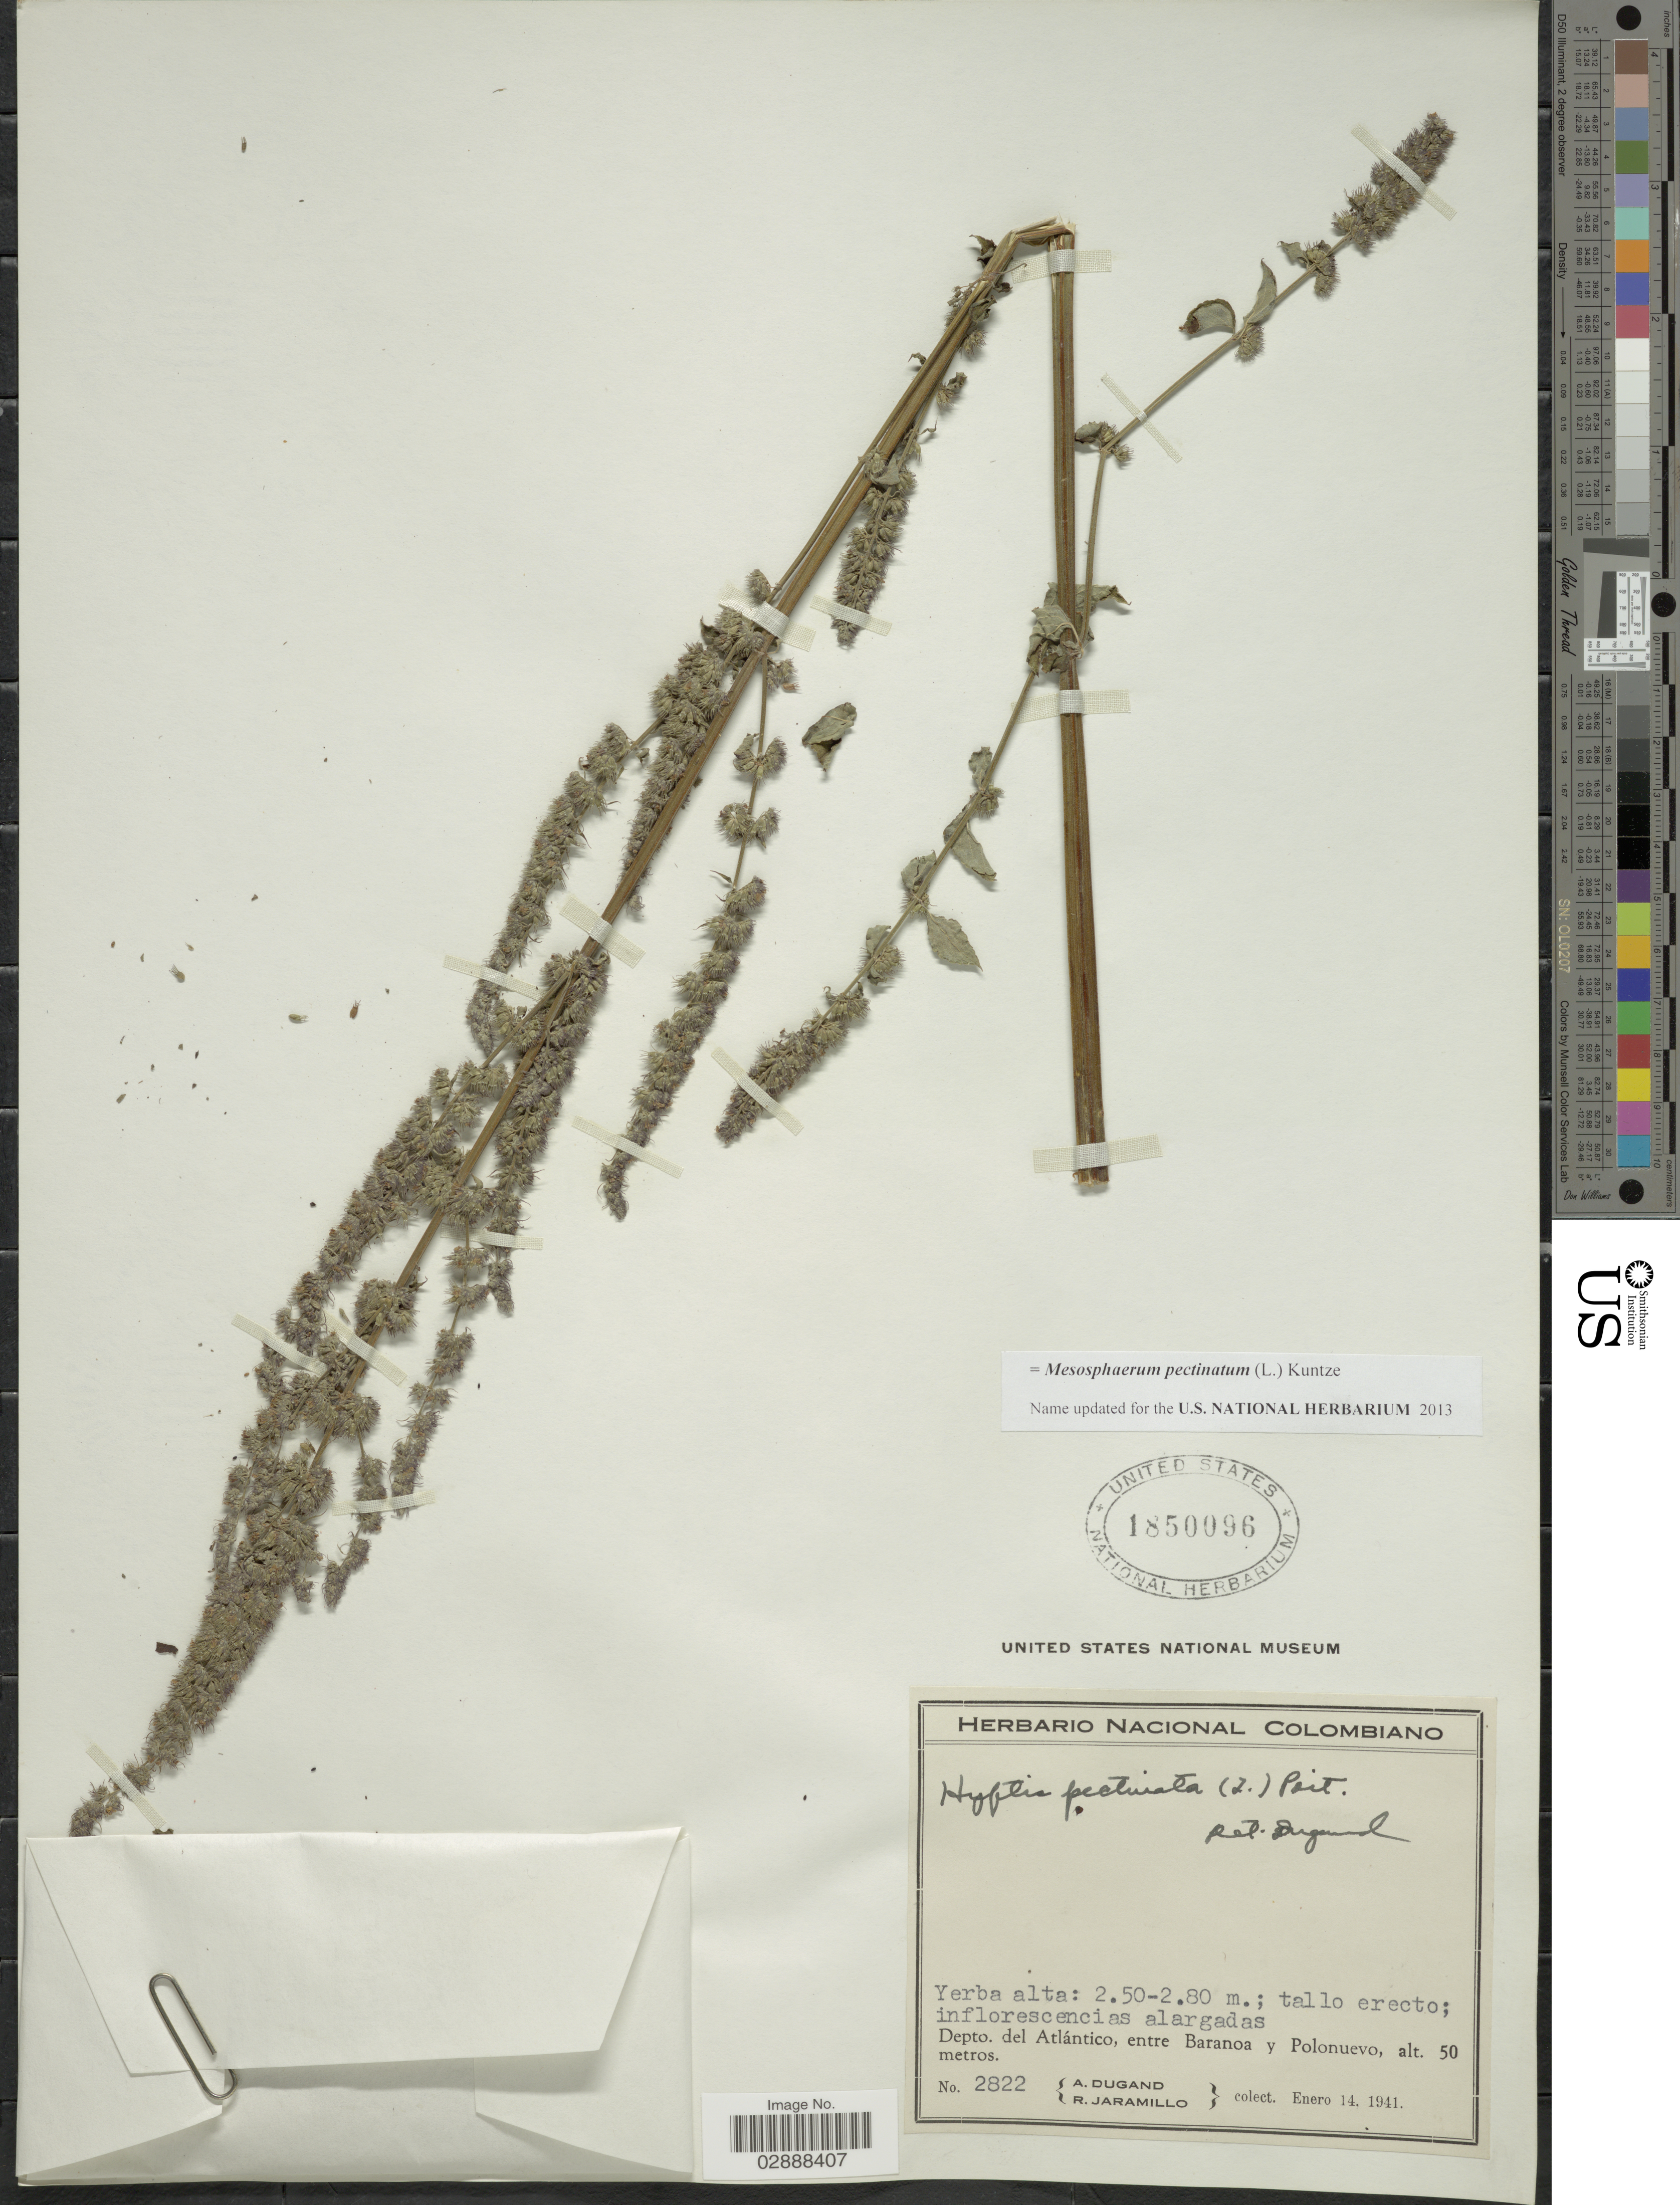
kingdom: Plantae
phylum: Tracheophyta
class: Magnoliopsida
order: Lamiales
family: Lamiaceae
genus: Mesosphaerum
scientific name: Mesosphaerum pectinatum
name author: (L.) Kuntze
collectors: A. Dugand & R. Jaramillo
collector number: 2822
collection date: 1941-01-14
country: Colombia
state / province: Atlántico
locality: Depto. del Atlántico, entre Baranoa y Polonuevo.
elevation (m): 50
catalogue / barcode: US 1850096